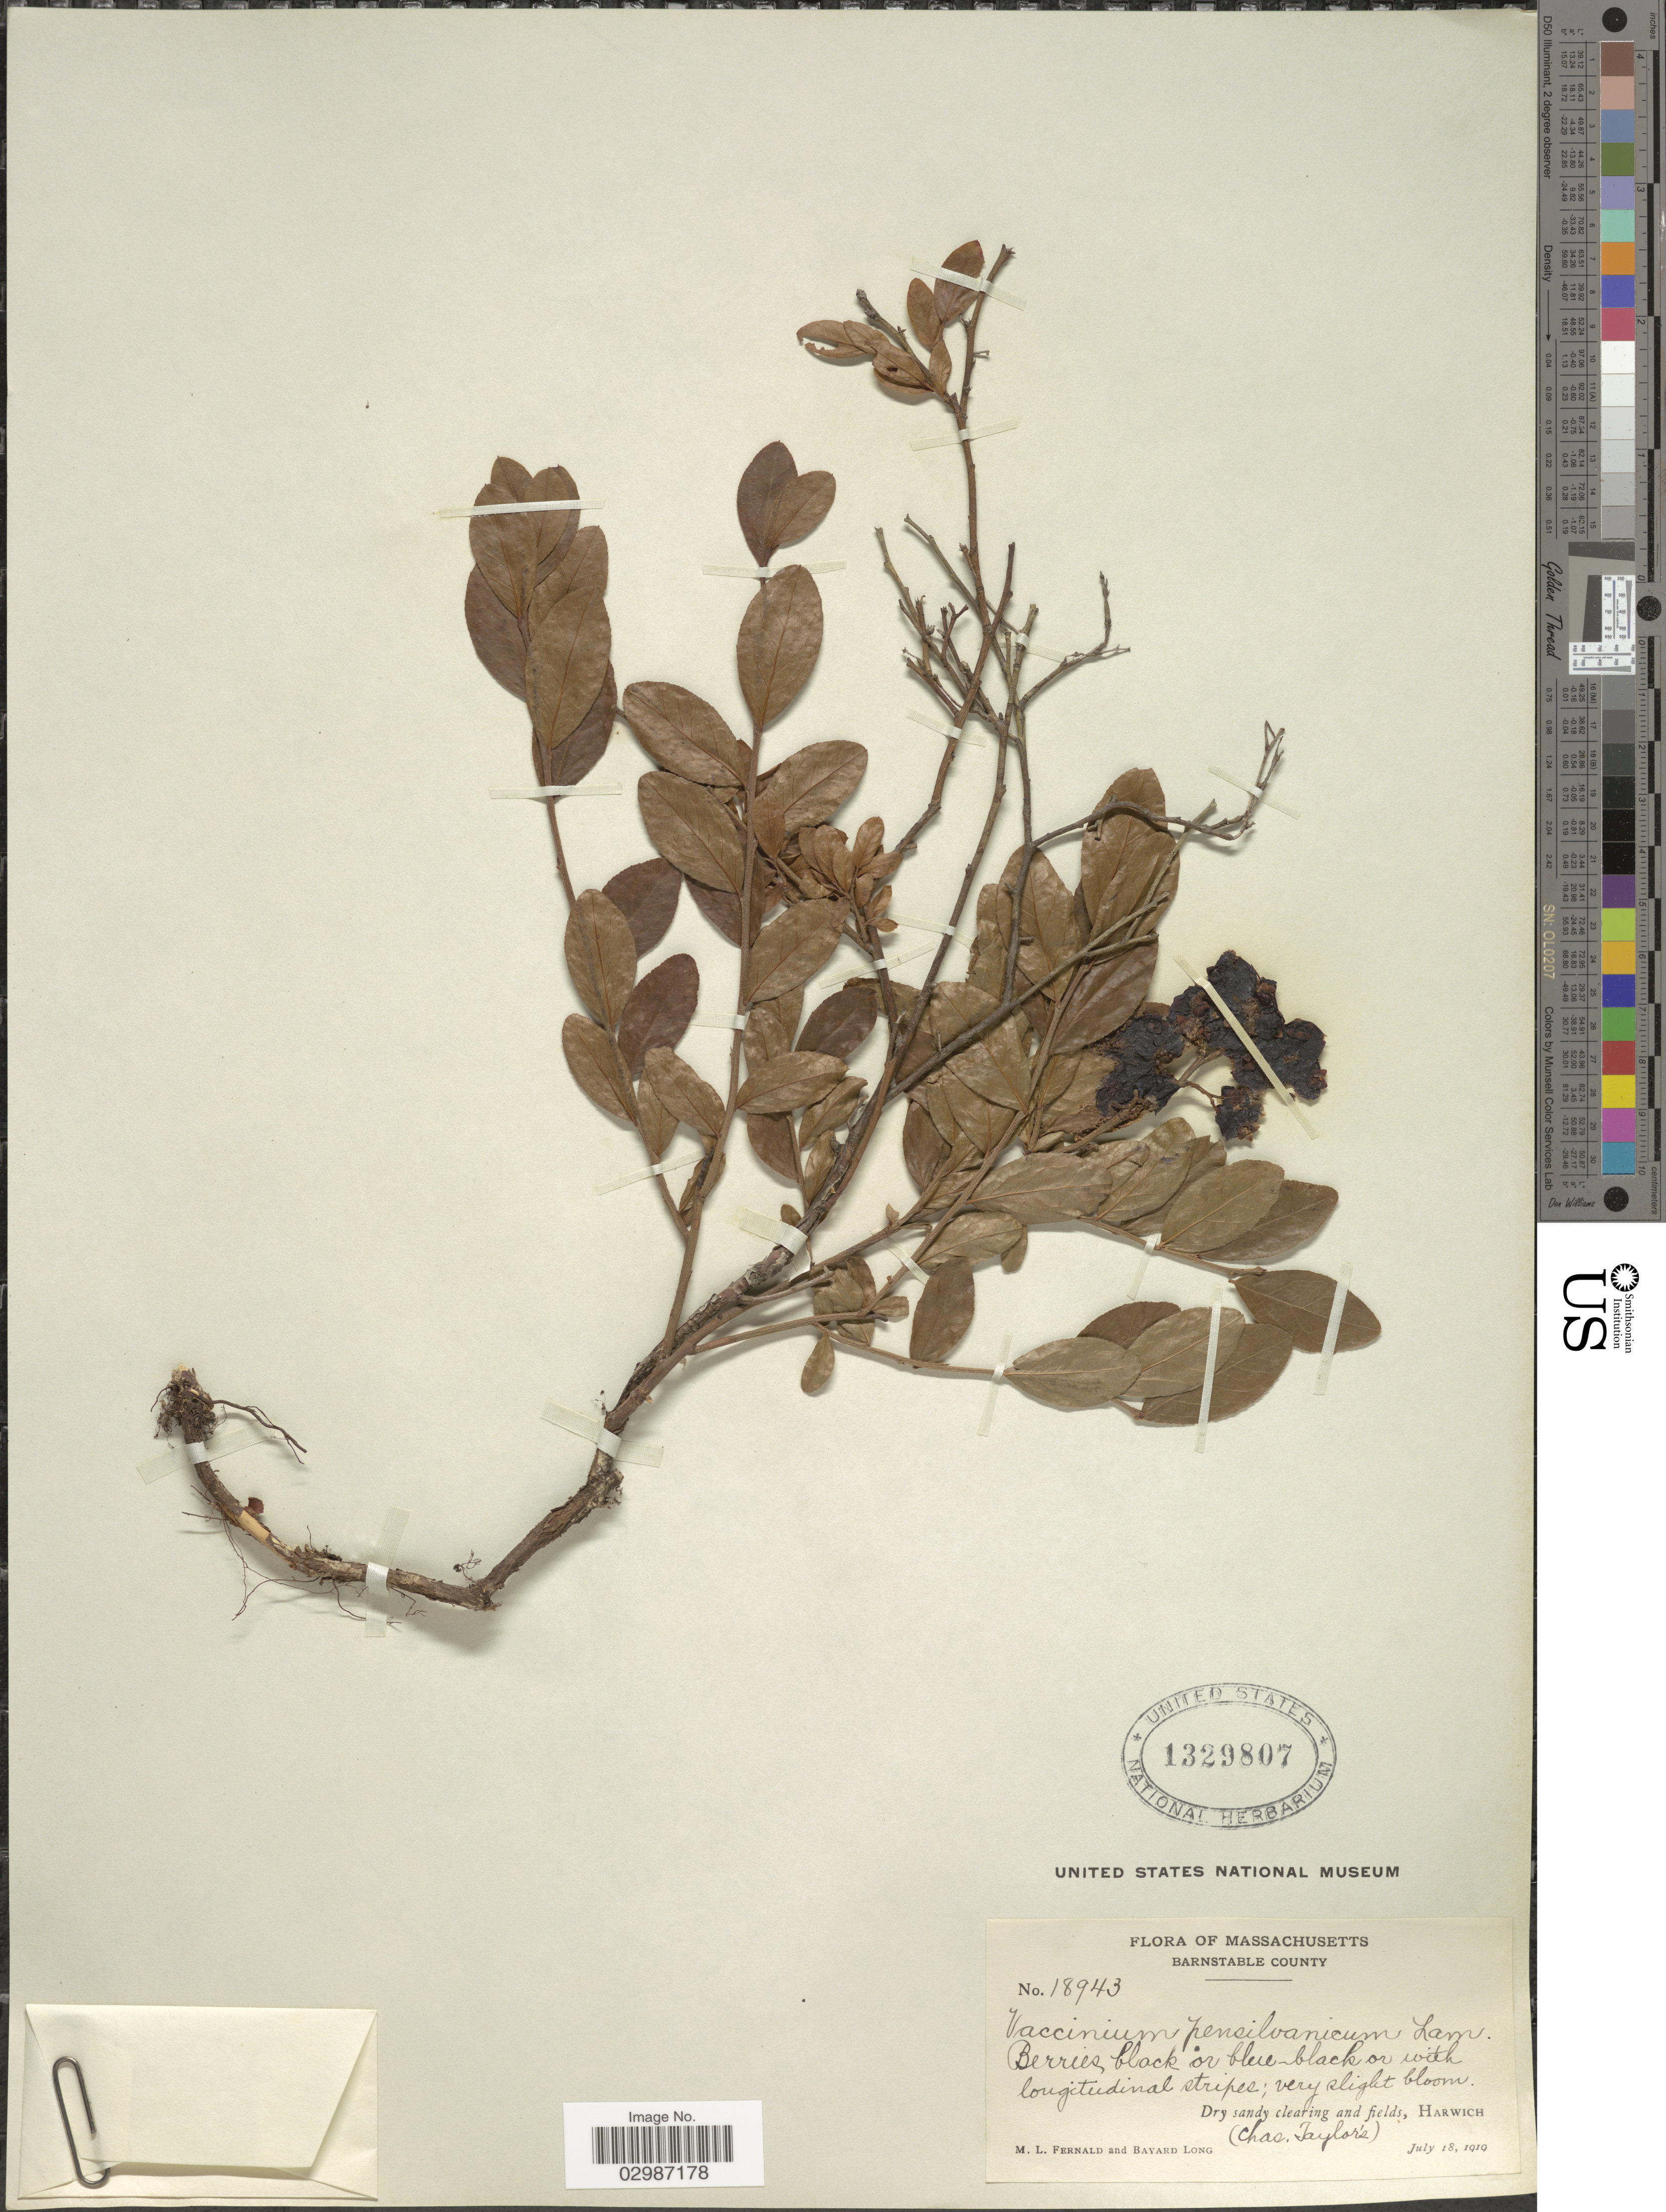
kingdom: Plantae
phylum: Tracheophyta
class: Magnoliopsida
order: Ericales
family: Ericaceae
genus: Vaccinium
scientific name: Vaccinium angustifolium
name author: Aiton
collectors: M. L. Fernald & B. Long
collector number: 18943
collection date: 1919-07-18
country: United States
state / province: Massachusetts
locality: Barnstable county. Dry sandy clearing and fields, Harwich. (Chas. Taylor's).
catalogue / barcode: US 1329807